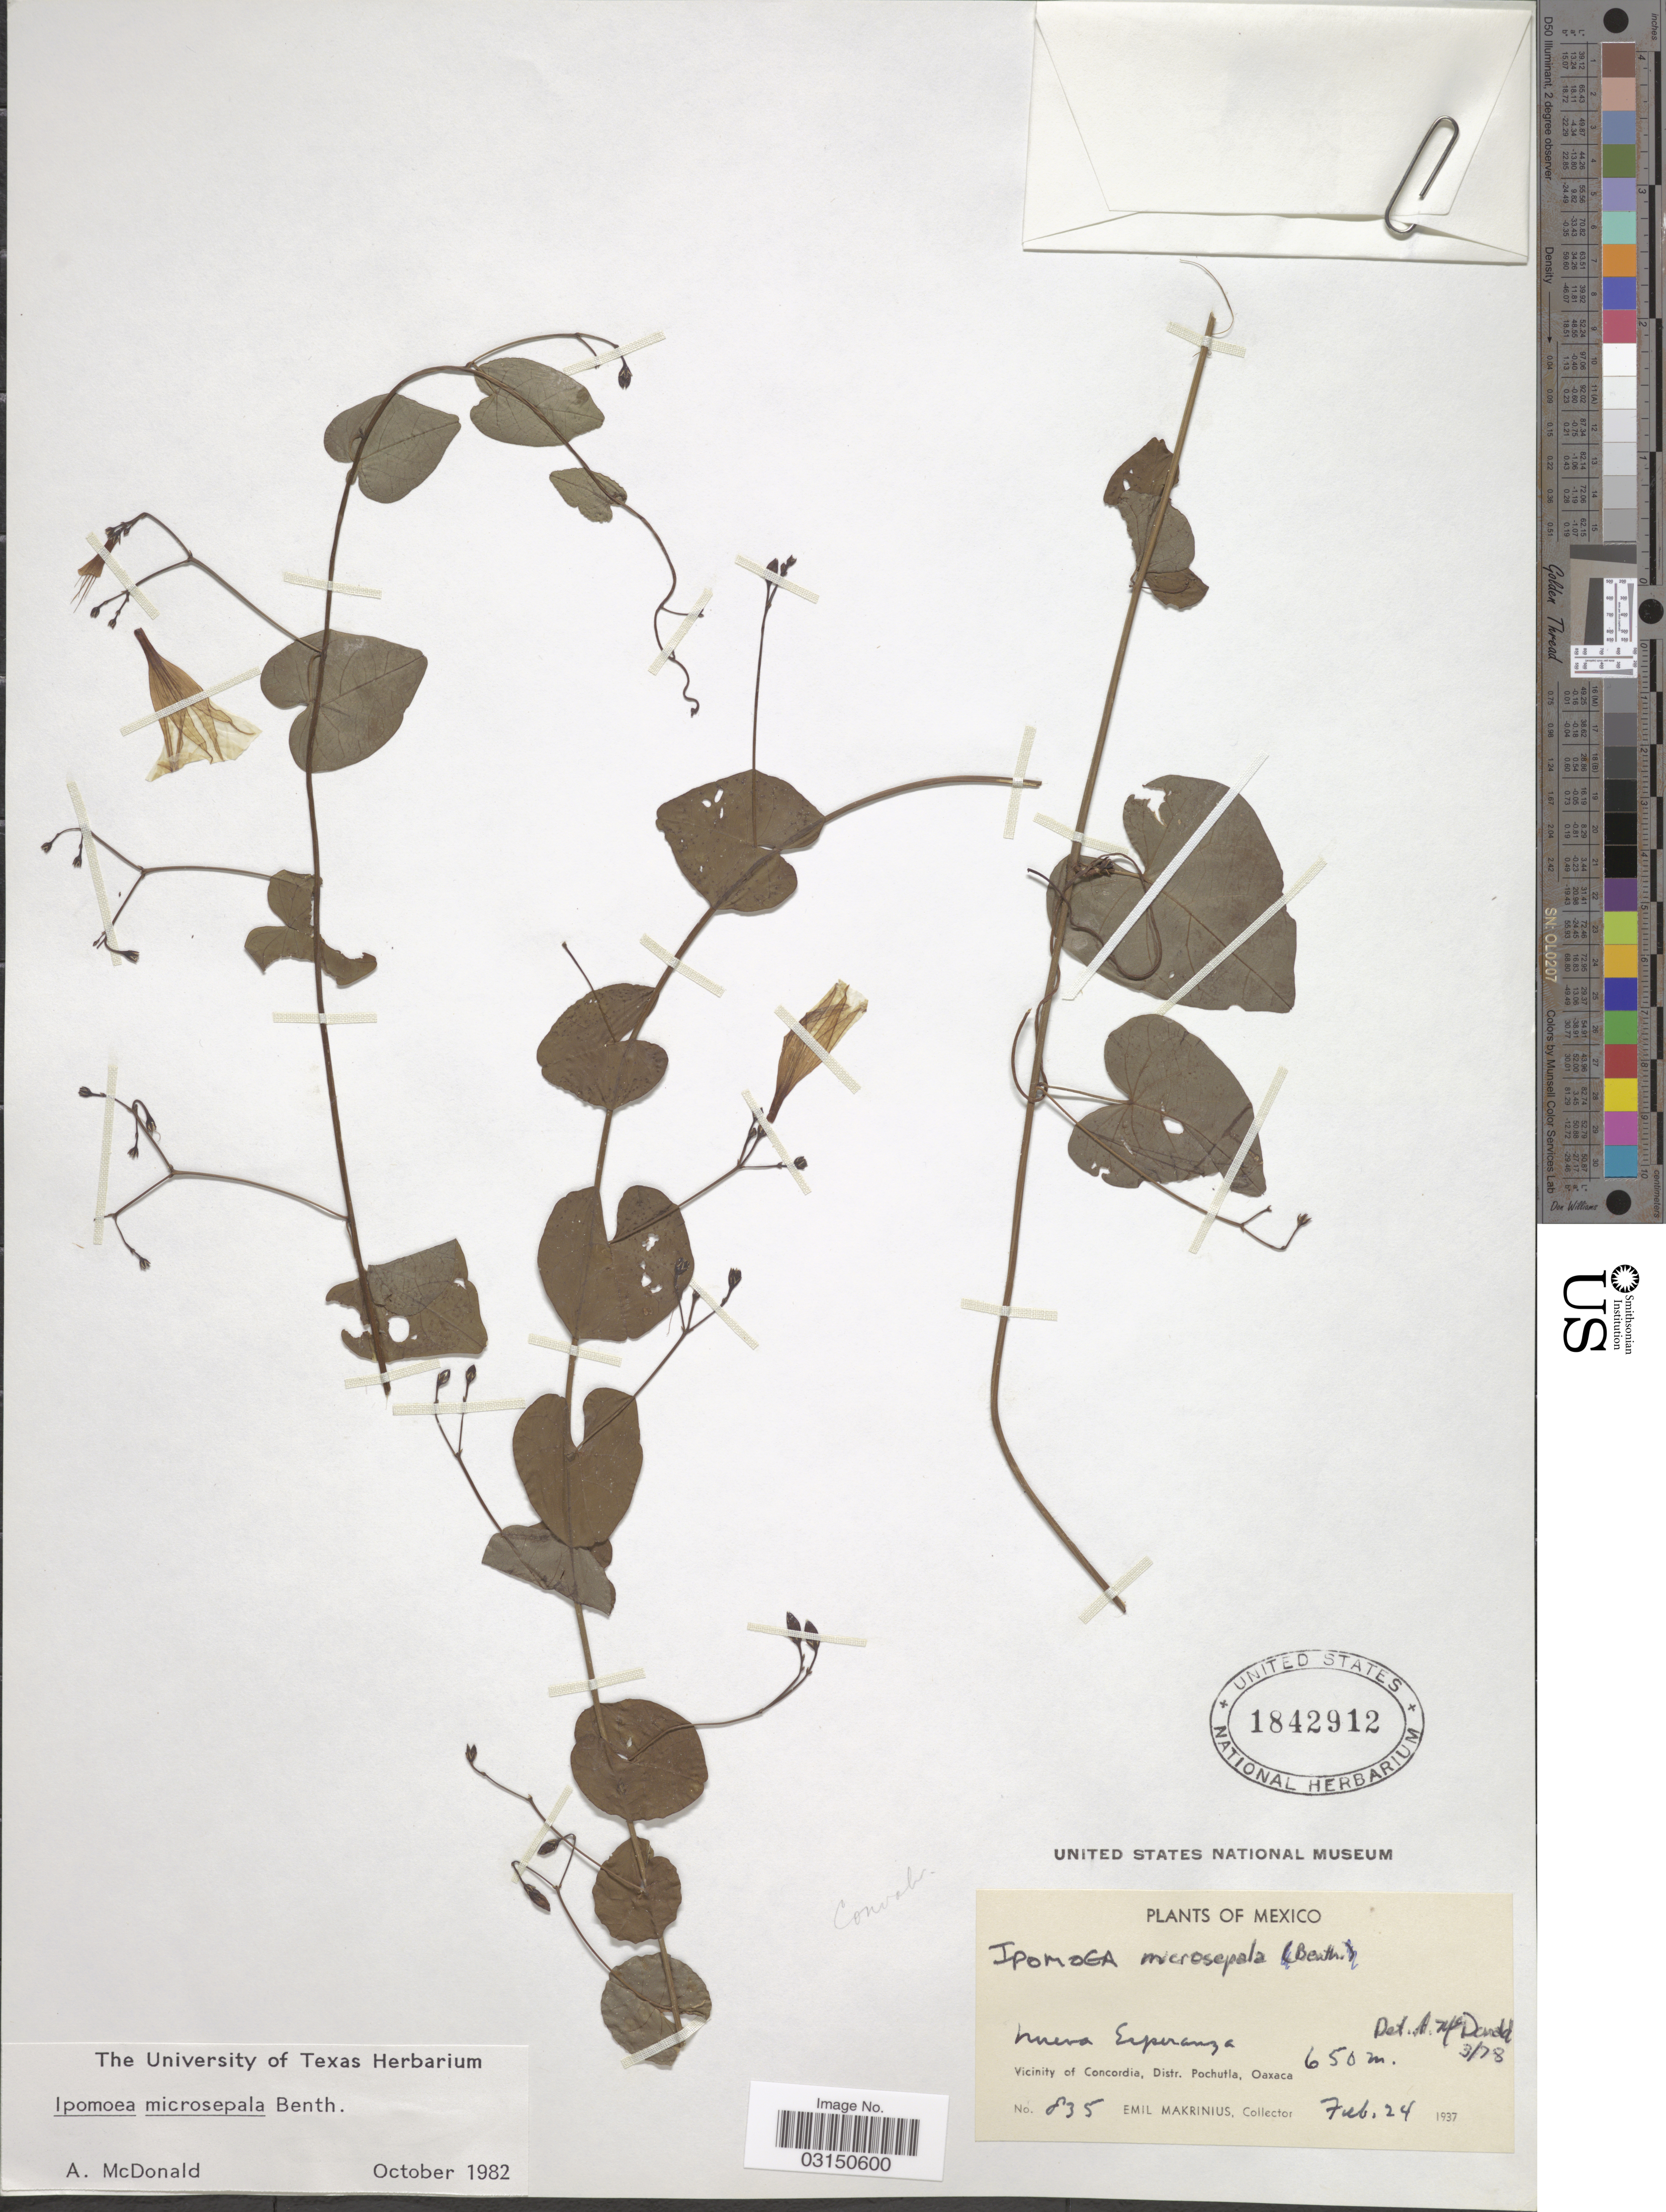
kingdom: Plantae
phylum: Tracheophyta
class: Magnoliopsida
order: Solanales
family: Convolvulaceae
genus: Ipomoea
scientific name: Ipomoea microsepala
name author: Benth.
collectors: E. Makrinius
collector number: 835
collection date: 1937-02-24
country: Mexico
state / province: Oaxaca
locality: Nueva Esperanza. Vicinity of Concordia, Distr. Pochutla.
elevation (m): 650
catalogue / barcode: US 1842912